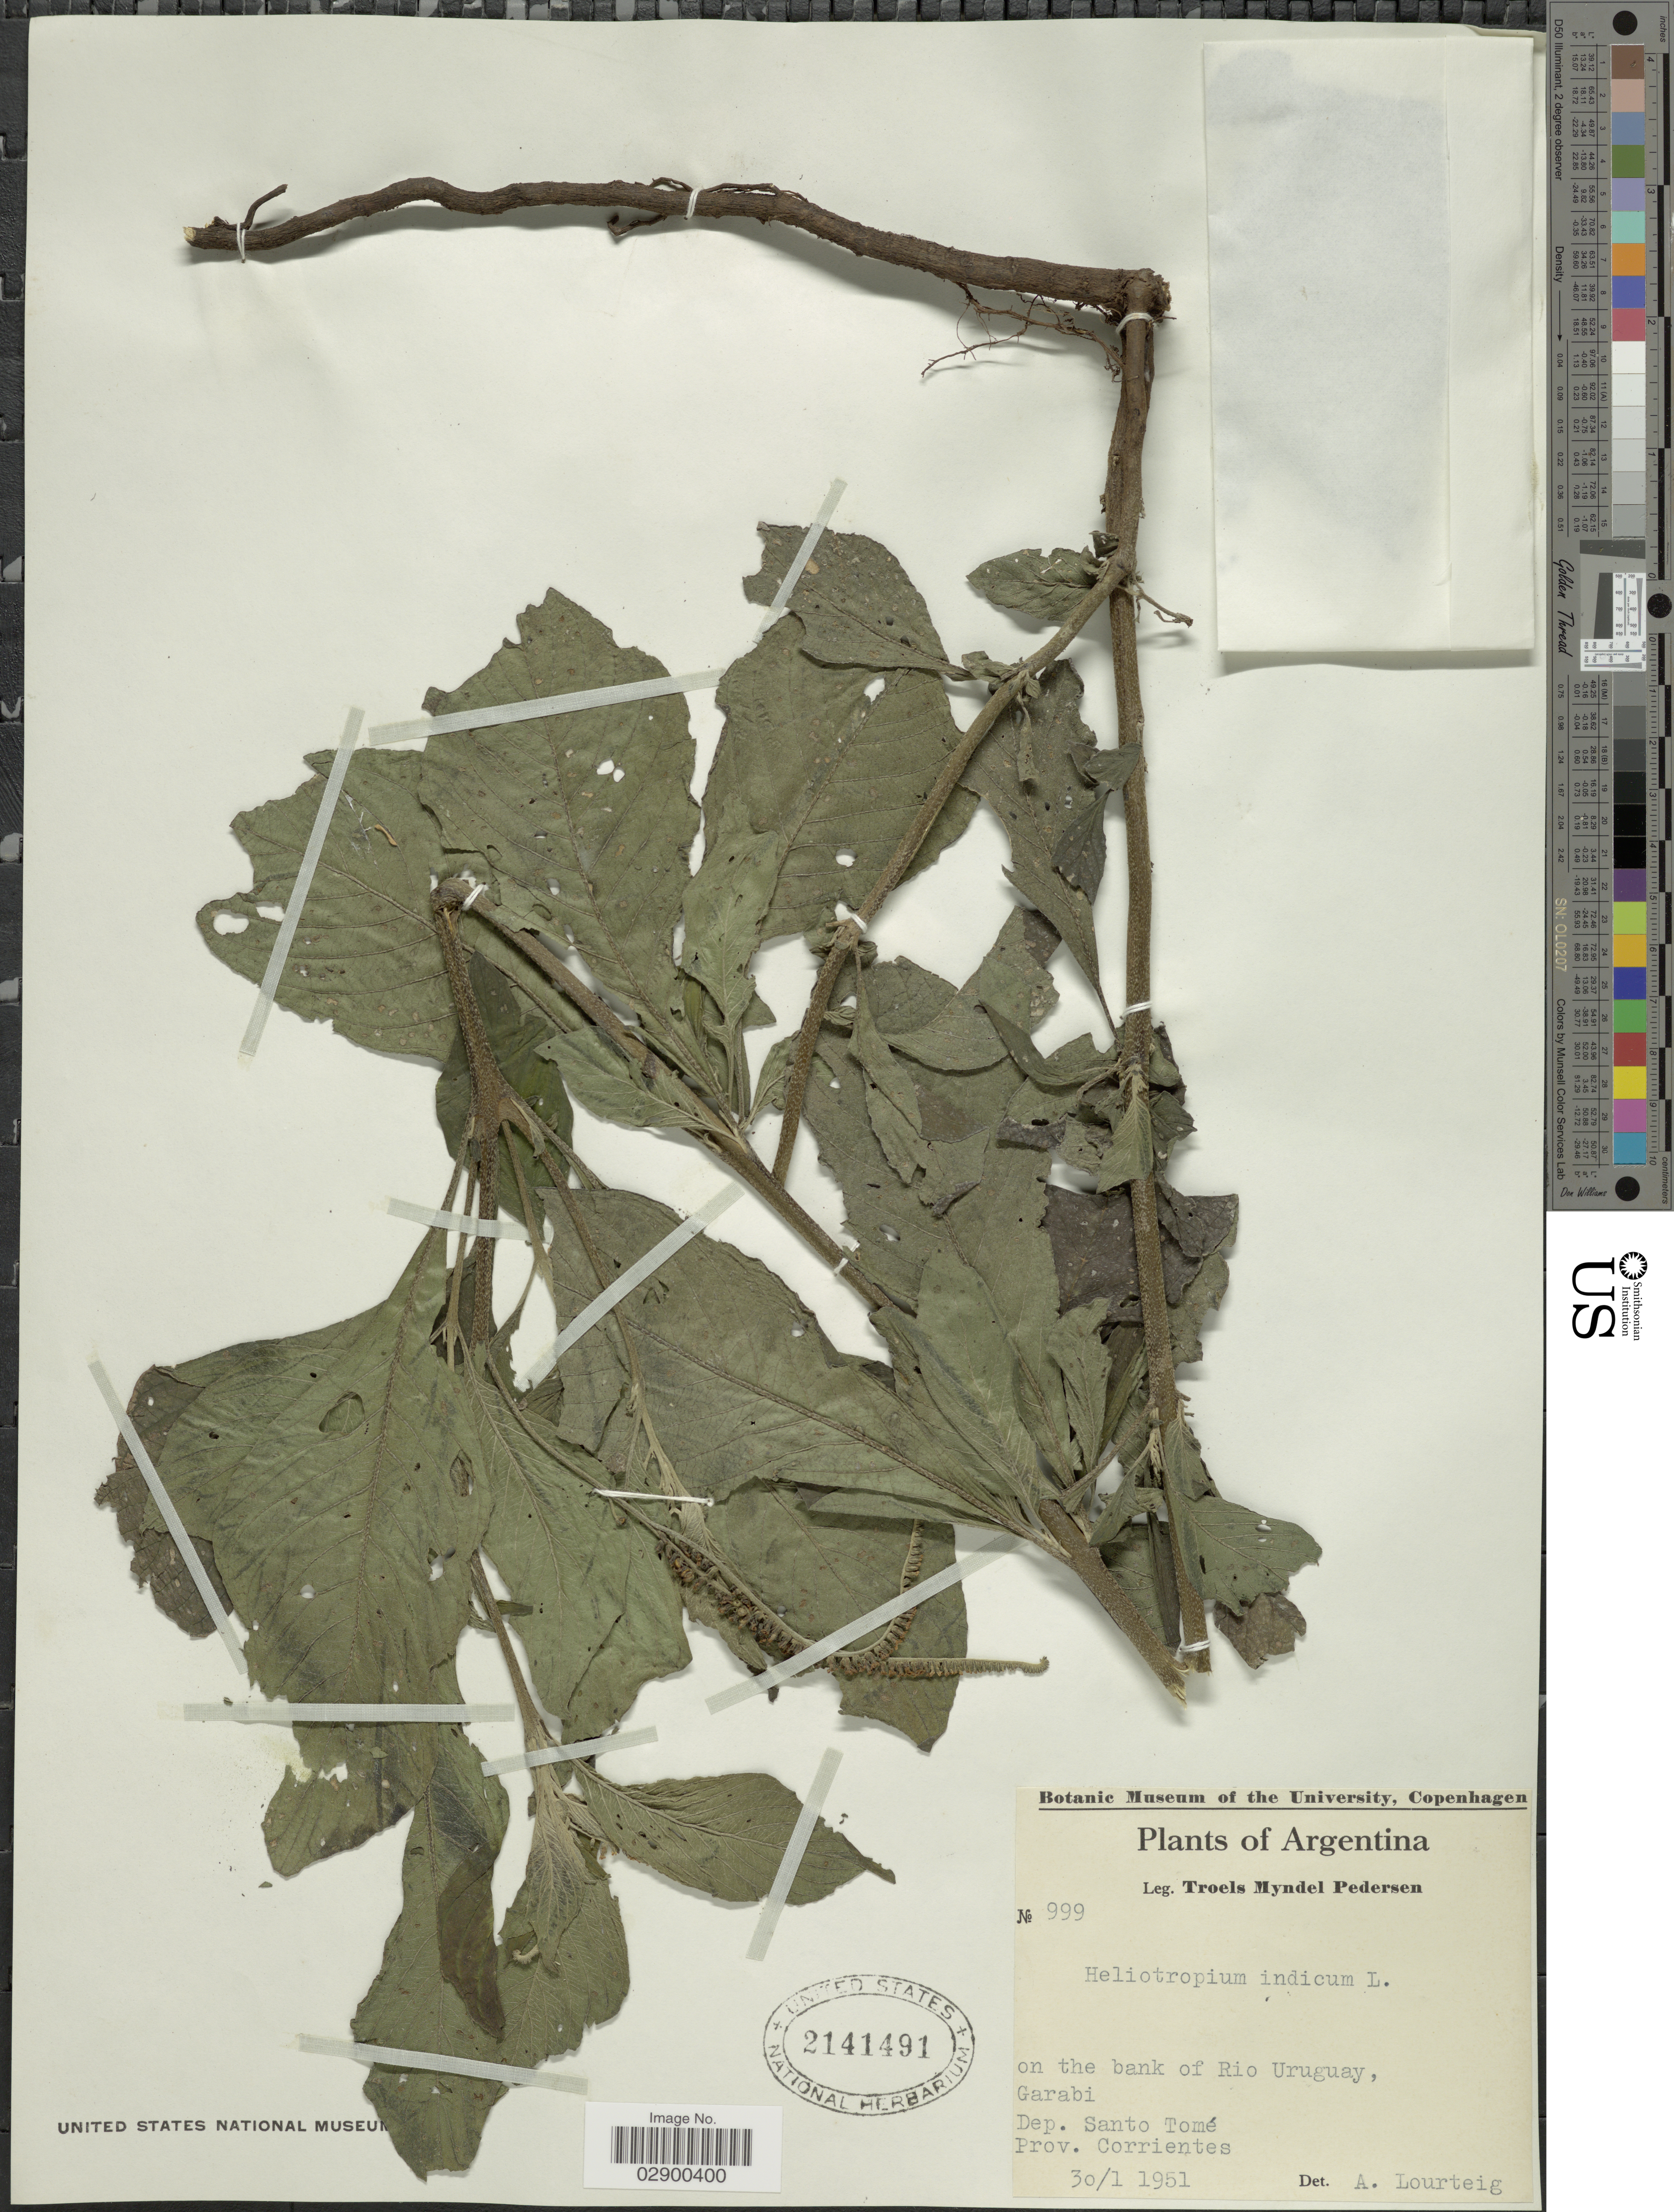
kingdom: Plantae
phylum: Tracheophyta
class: Magnoliopsida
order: Boraginales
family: Heliotropiaceae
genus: Heliotropium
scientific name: Heliotropium indicum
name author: L.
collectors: T. Pederson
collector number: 999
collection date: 1951-01-30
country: Argentina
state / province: Corrientes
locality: On the bank of Rio Uruguay, Garabi, Dep. Santo Tomé.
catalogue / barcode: US 2141491